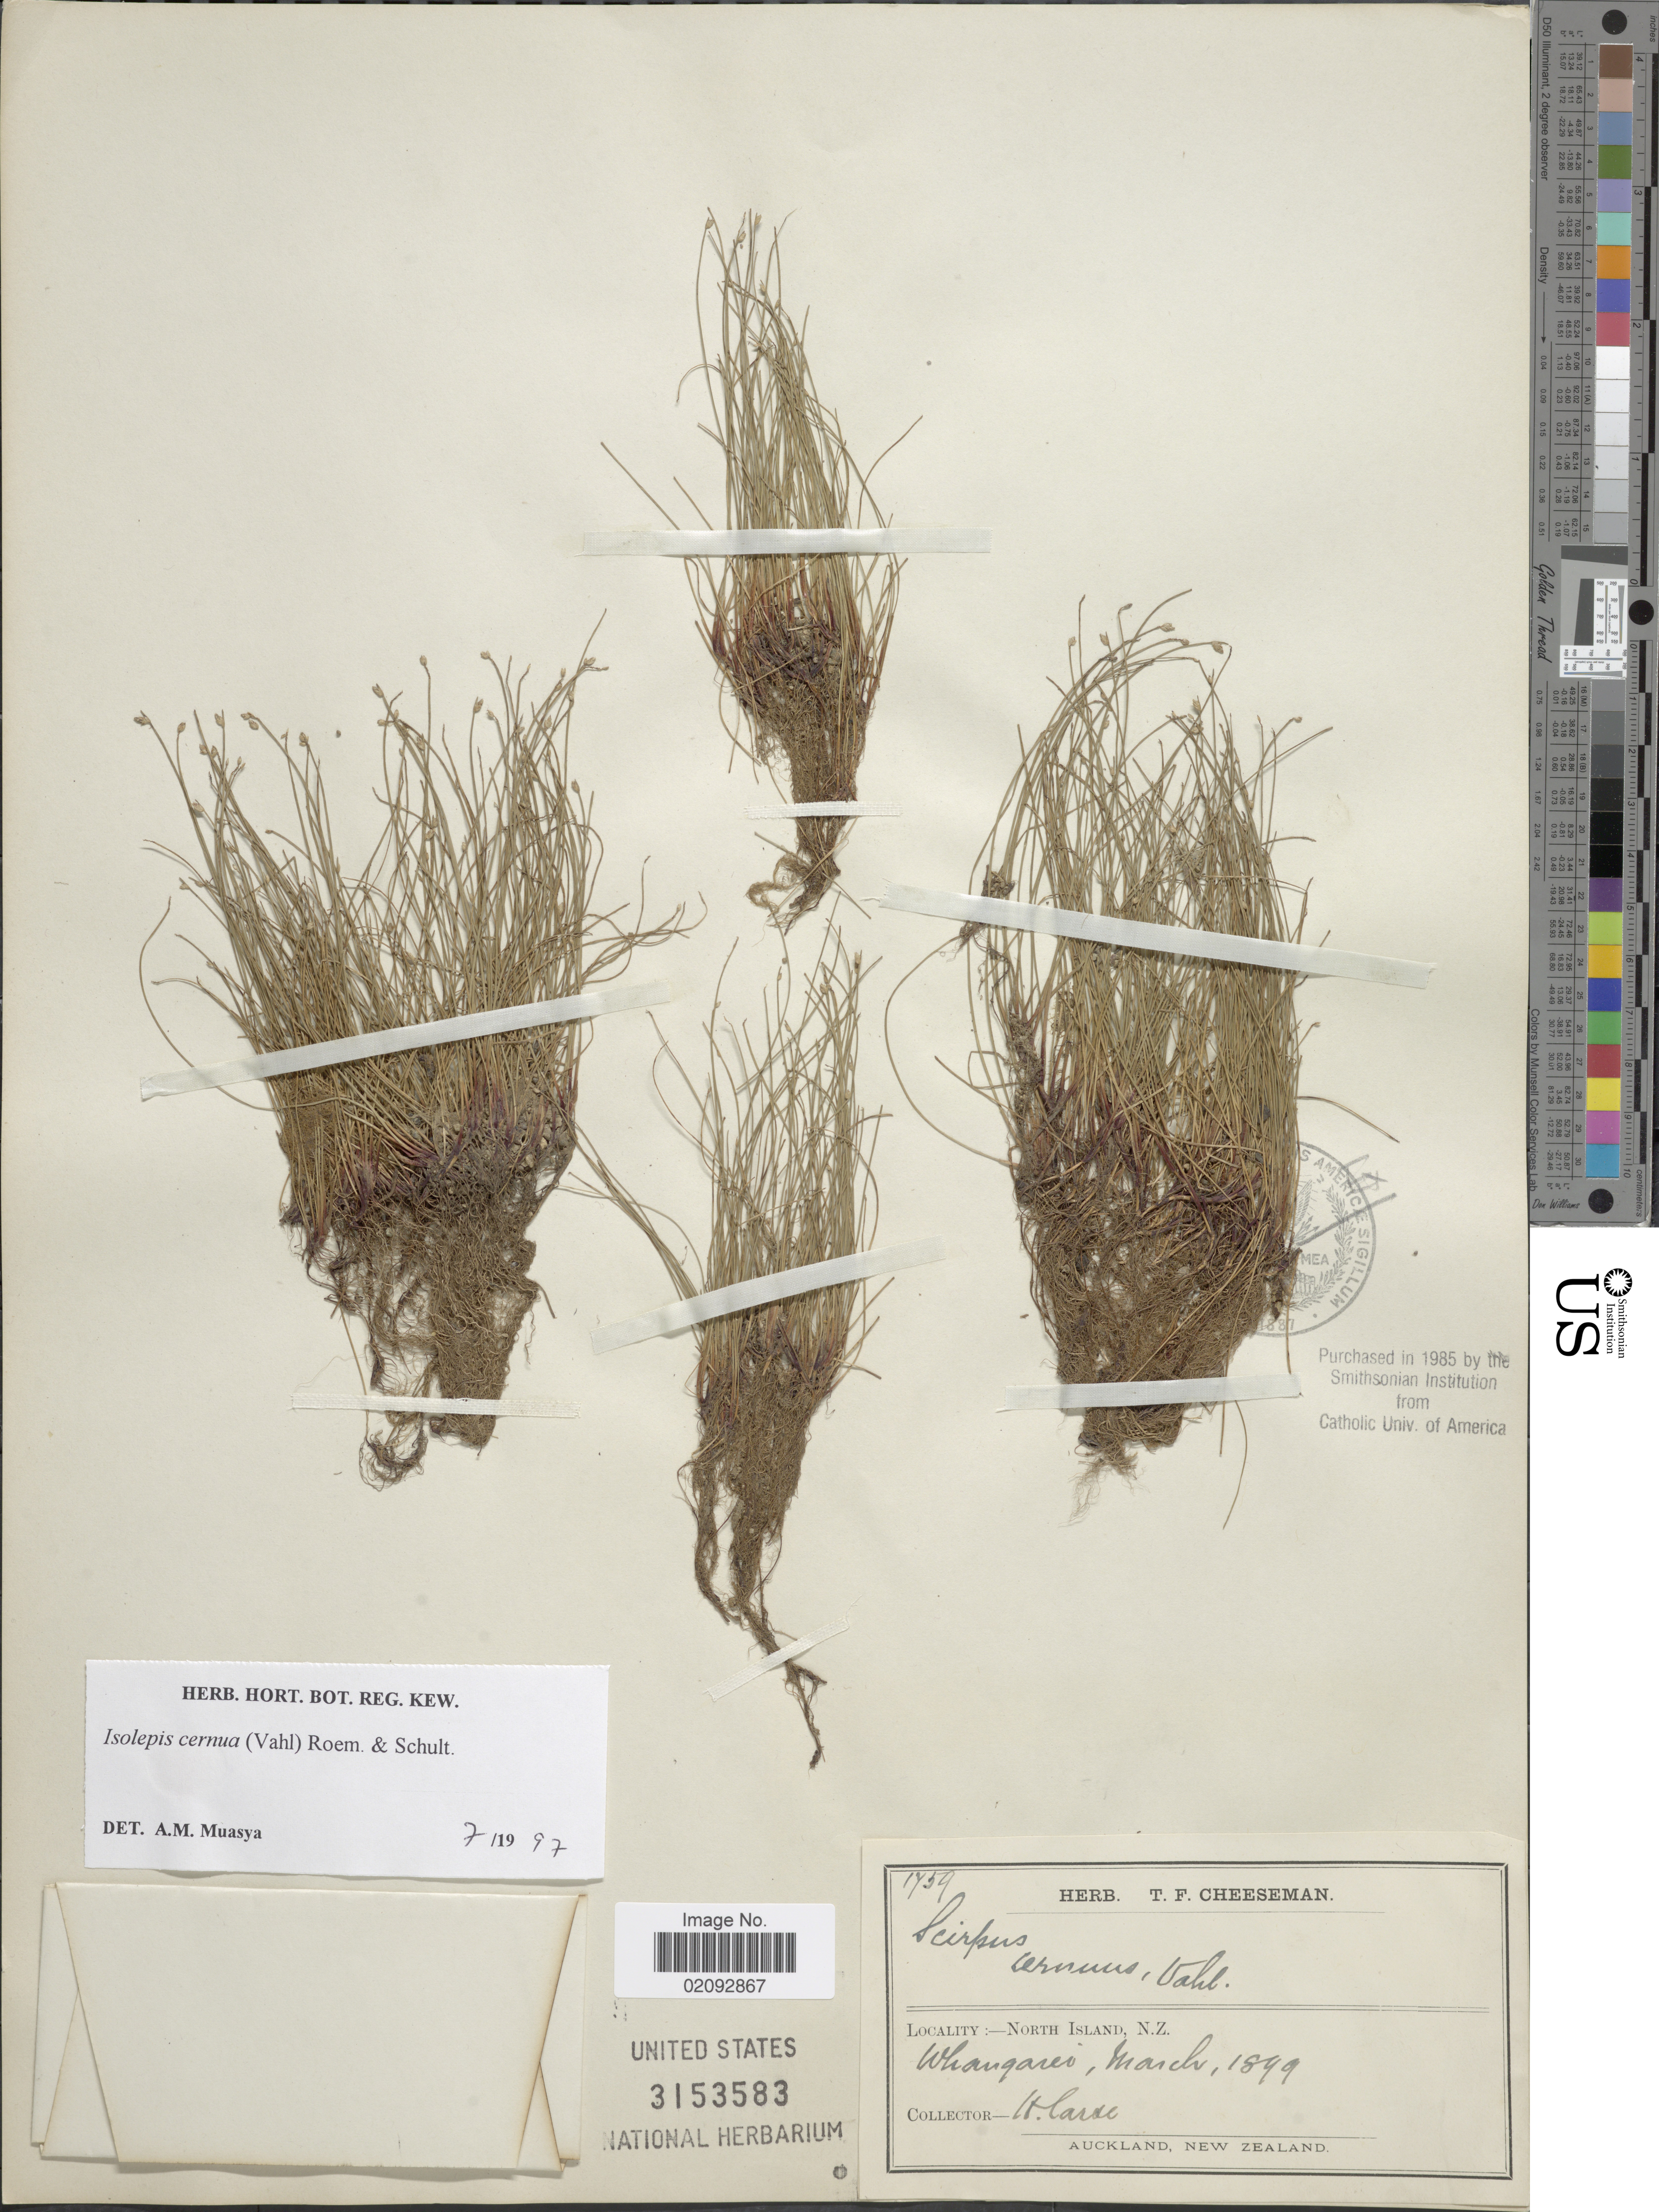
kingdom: Plantae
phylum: Tracheophyta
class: Liliopsida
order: Poales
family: Cyperaceae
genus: Isolepis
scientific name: Isolepis cernua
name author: (Vahl) Roem. & Schult.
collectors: H. Carse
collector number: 1759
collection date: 1899-03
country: New Zealand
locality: North Island, Whangarei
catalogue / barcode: US 3153583